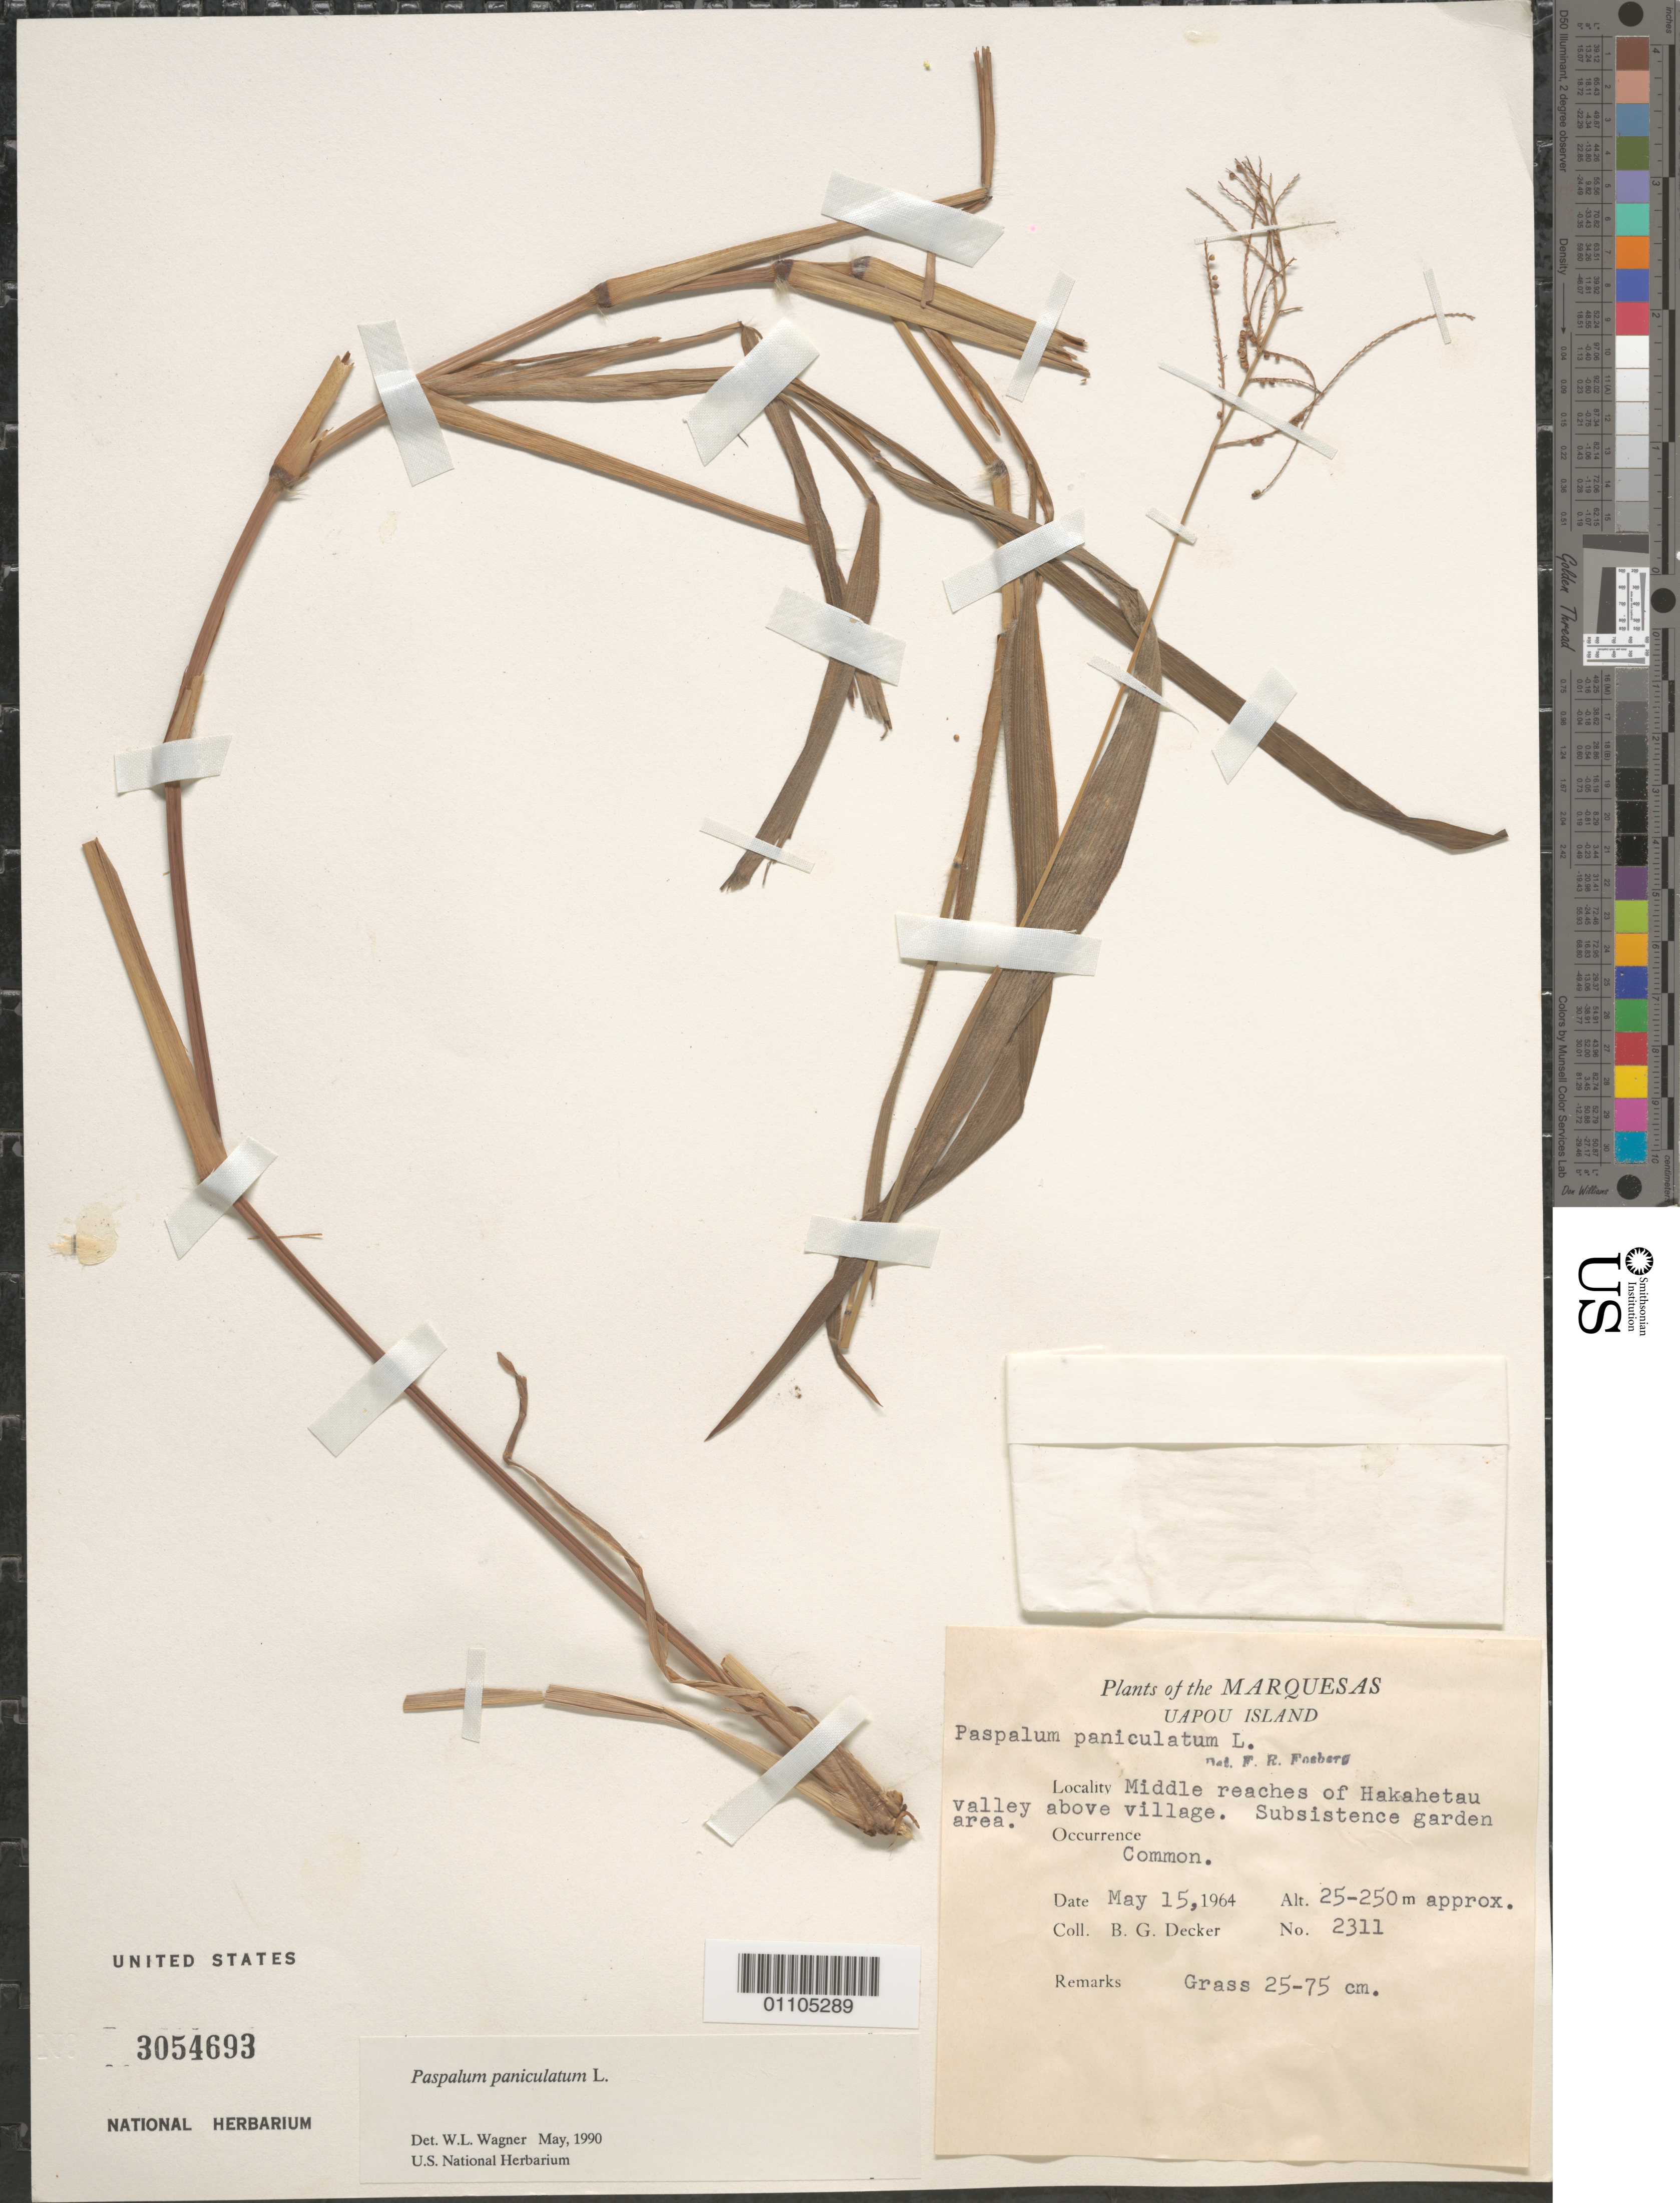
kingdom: Plantae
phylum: Tracheophyta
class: Liliopsida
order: Poales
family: Poaceae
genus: Paspalum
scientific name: Paspalum paniculatum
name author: L.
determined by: Wagner, W. L., (BOT), Smithsonian Institution - National Museum of Natural History (UNITED STATES)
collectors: B. G. Decker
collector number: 2311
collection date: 1964-05-15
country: French Polynesia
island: Ua Pou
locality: middle reaches of Hakahetau Valley above village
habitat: Subsistence garden area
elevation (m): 25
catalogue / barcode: US 3054693